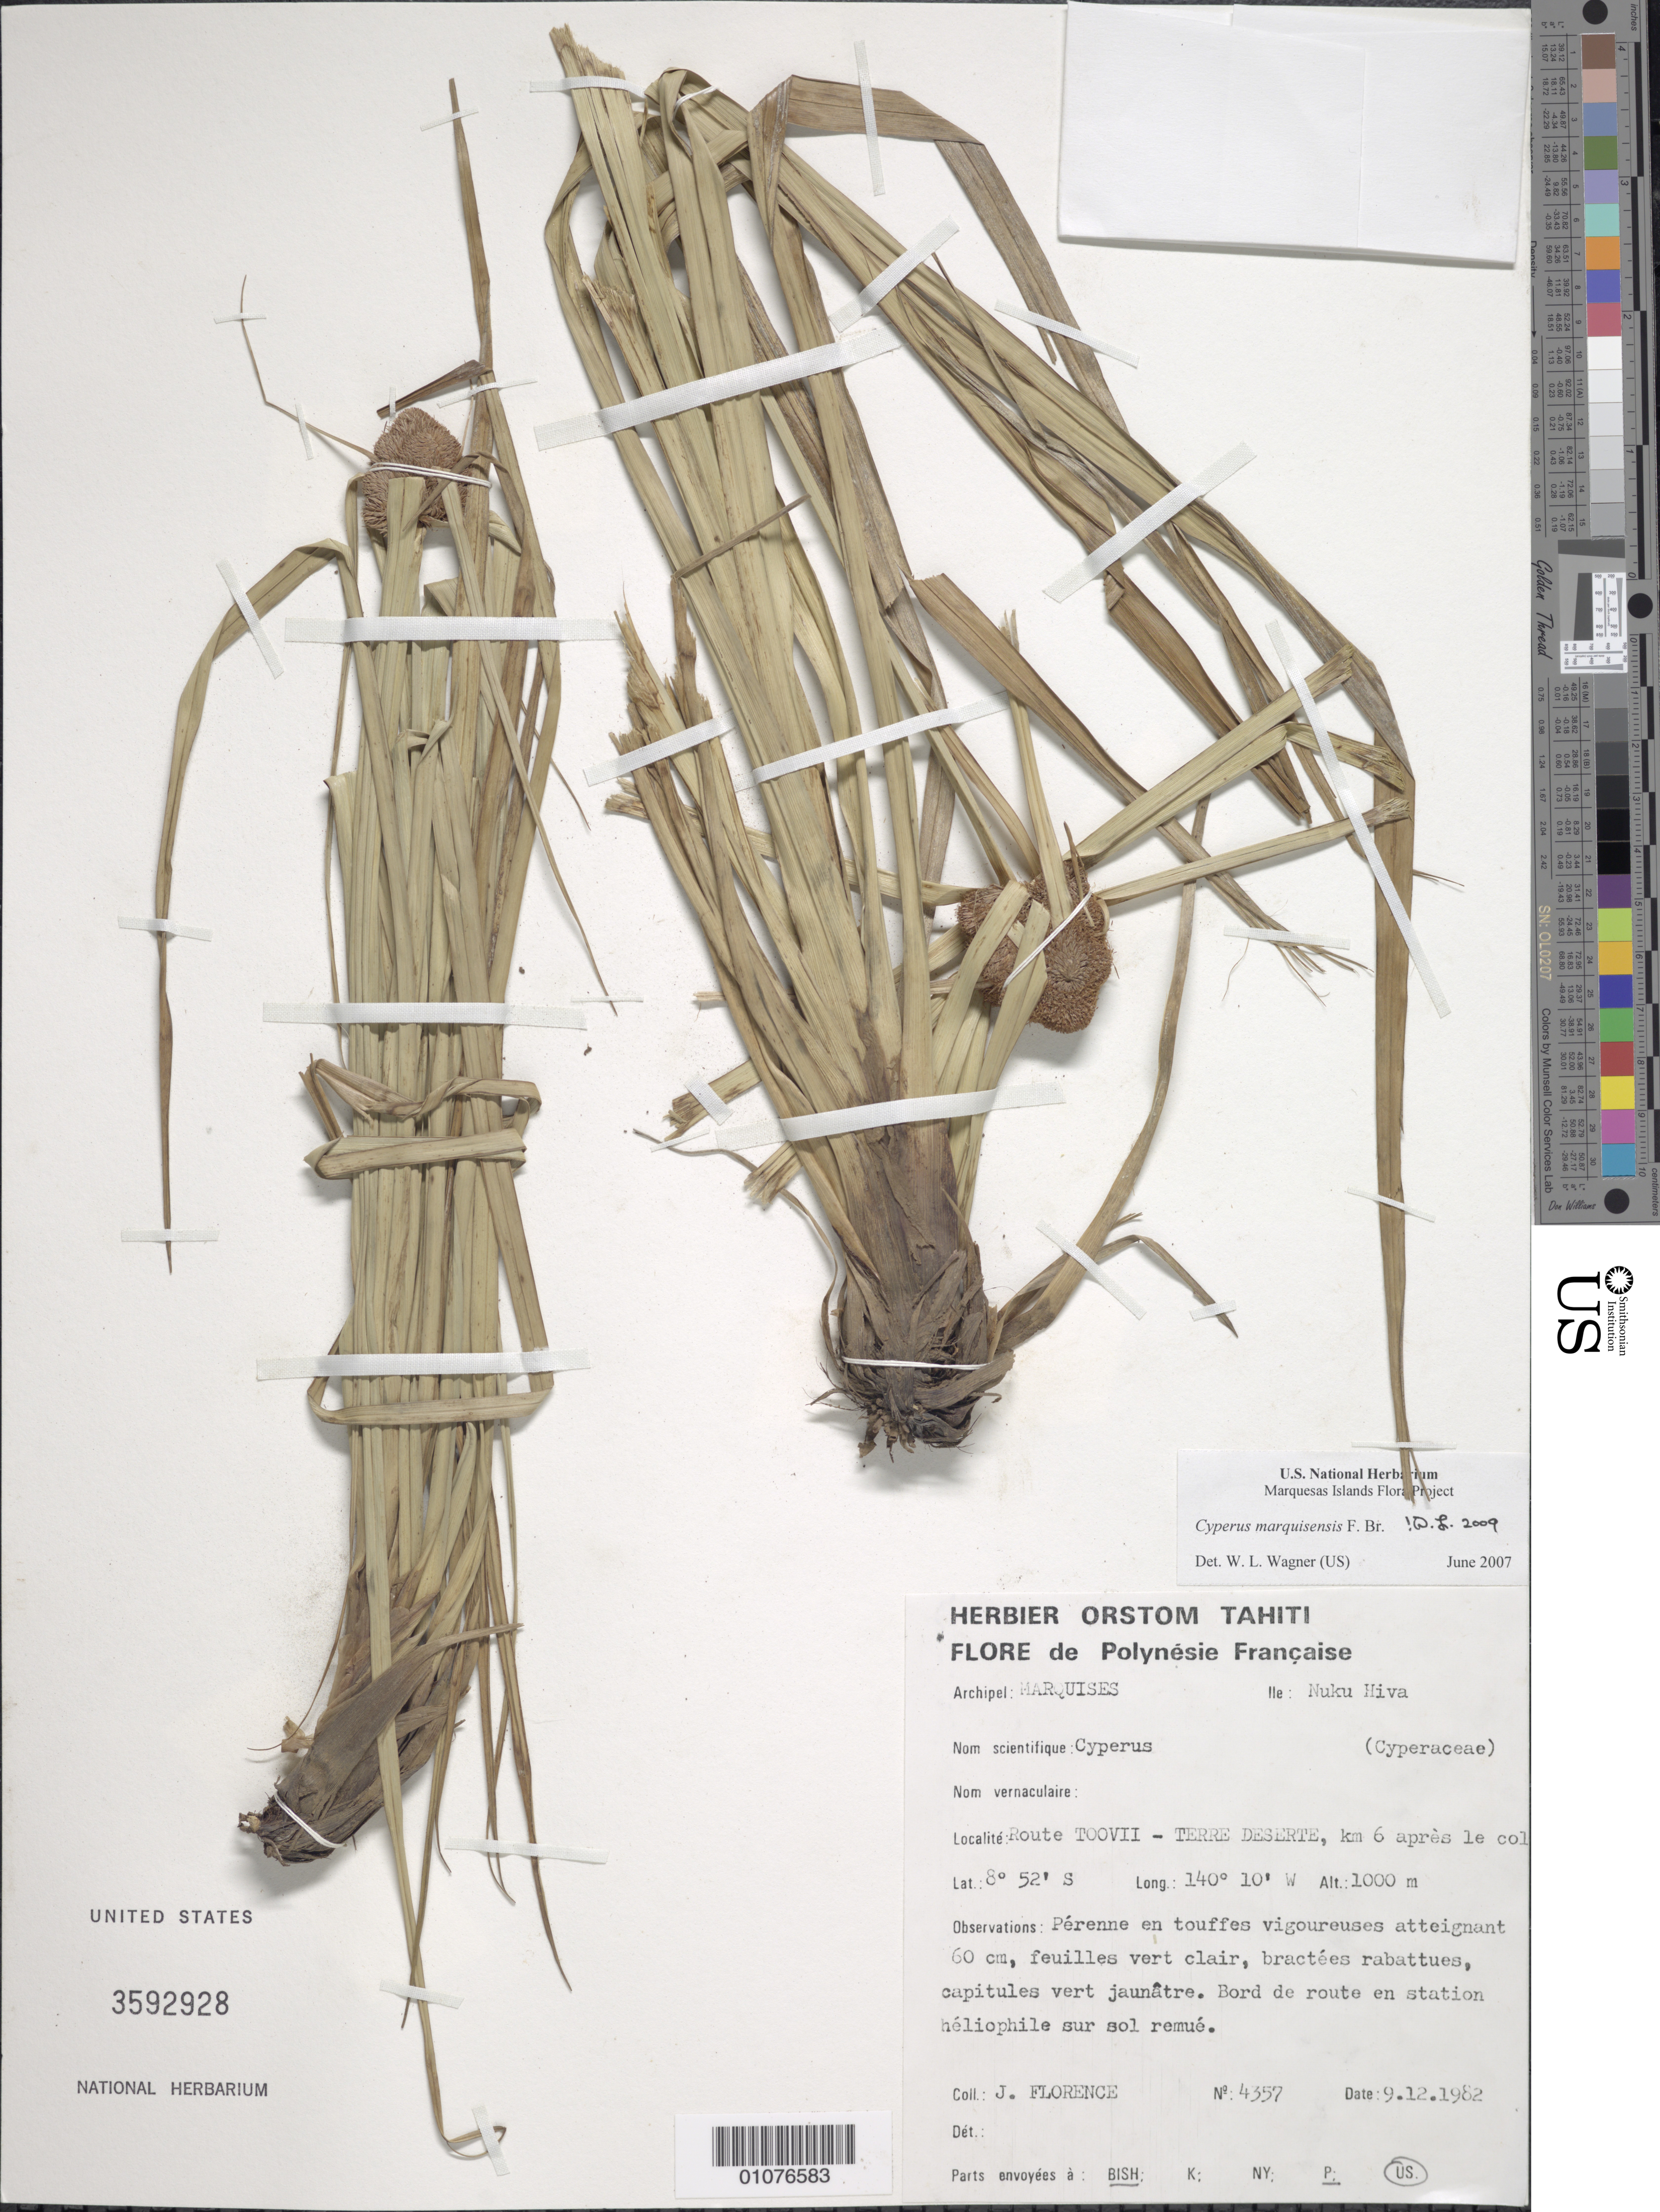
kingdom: Plantae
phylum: Tracheophyta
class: Liliopsida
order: Poales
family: Cyperaceae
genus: Cyperus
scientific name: Cyperus marquisensis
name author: F. Br.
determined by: Lorence, David H., (PTBG), National Tropical Botanical Garden (UNITED STATES)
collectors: J. Florence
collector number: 4357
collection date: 1982-12-09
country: French Polynesia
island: Nuku Hiva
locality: Toovii-Terre Deserte, km 6 aprés le col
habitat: Bord de route en station heliophile sur sol remue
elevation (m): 1000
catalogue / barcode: US 3592928